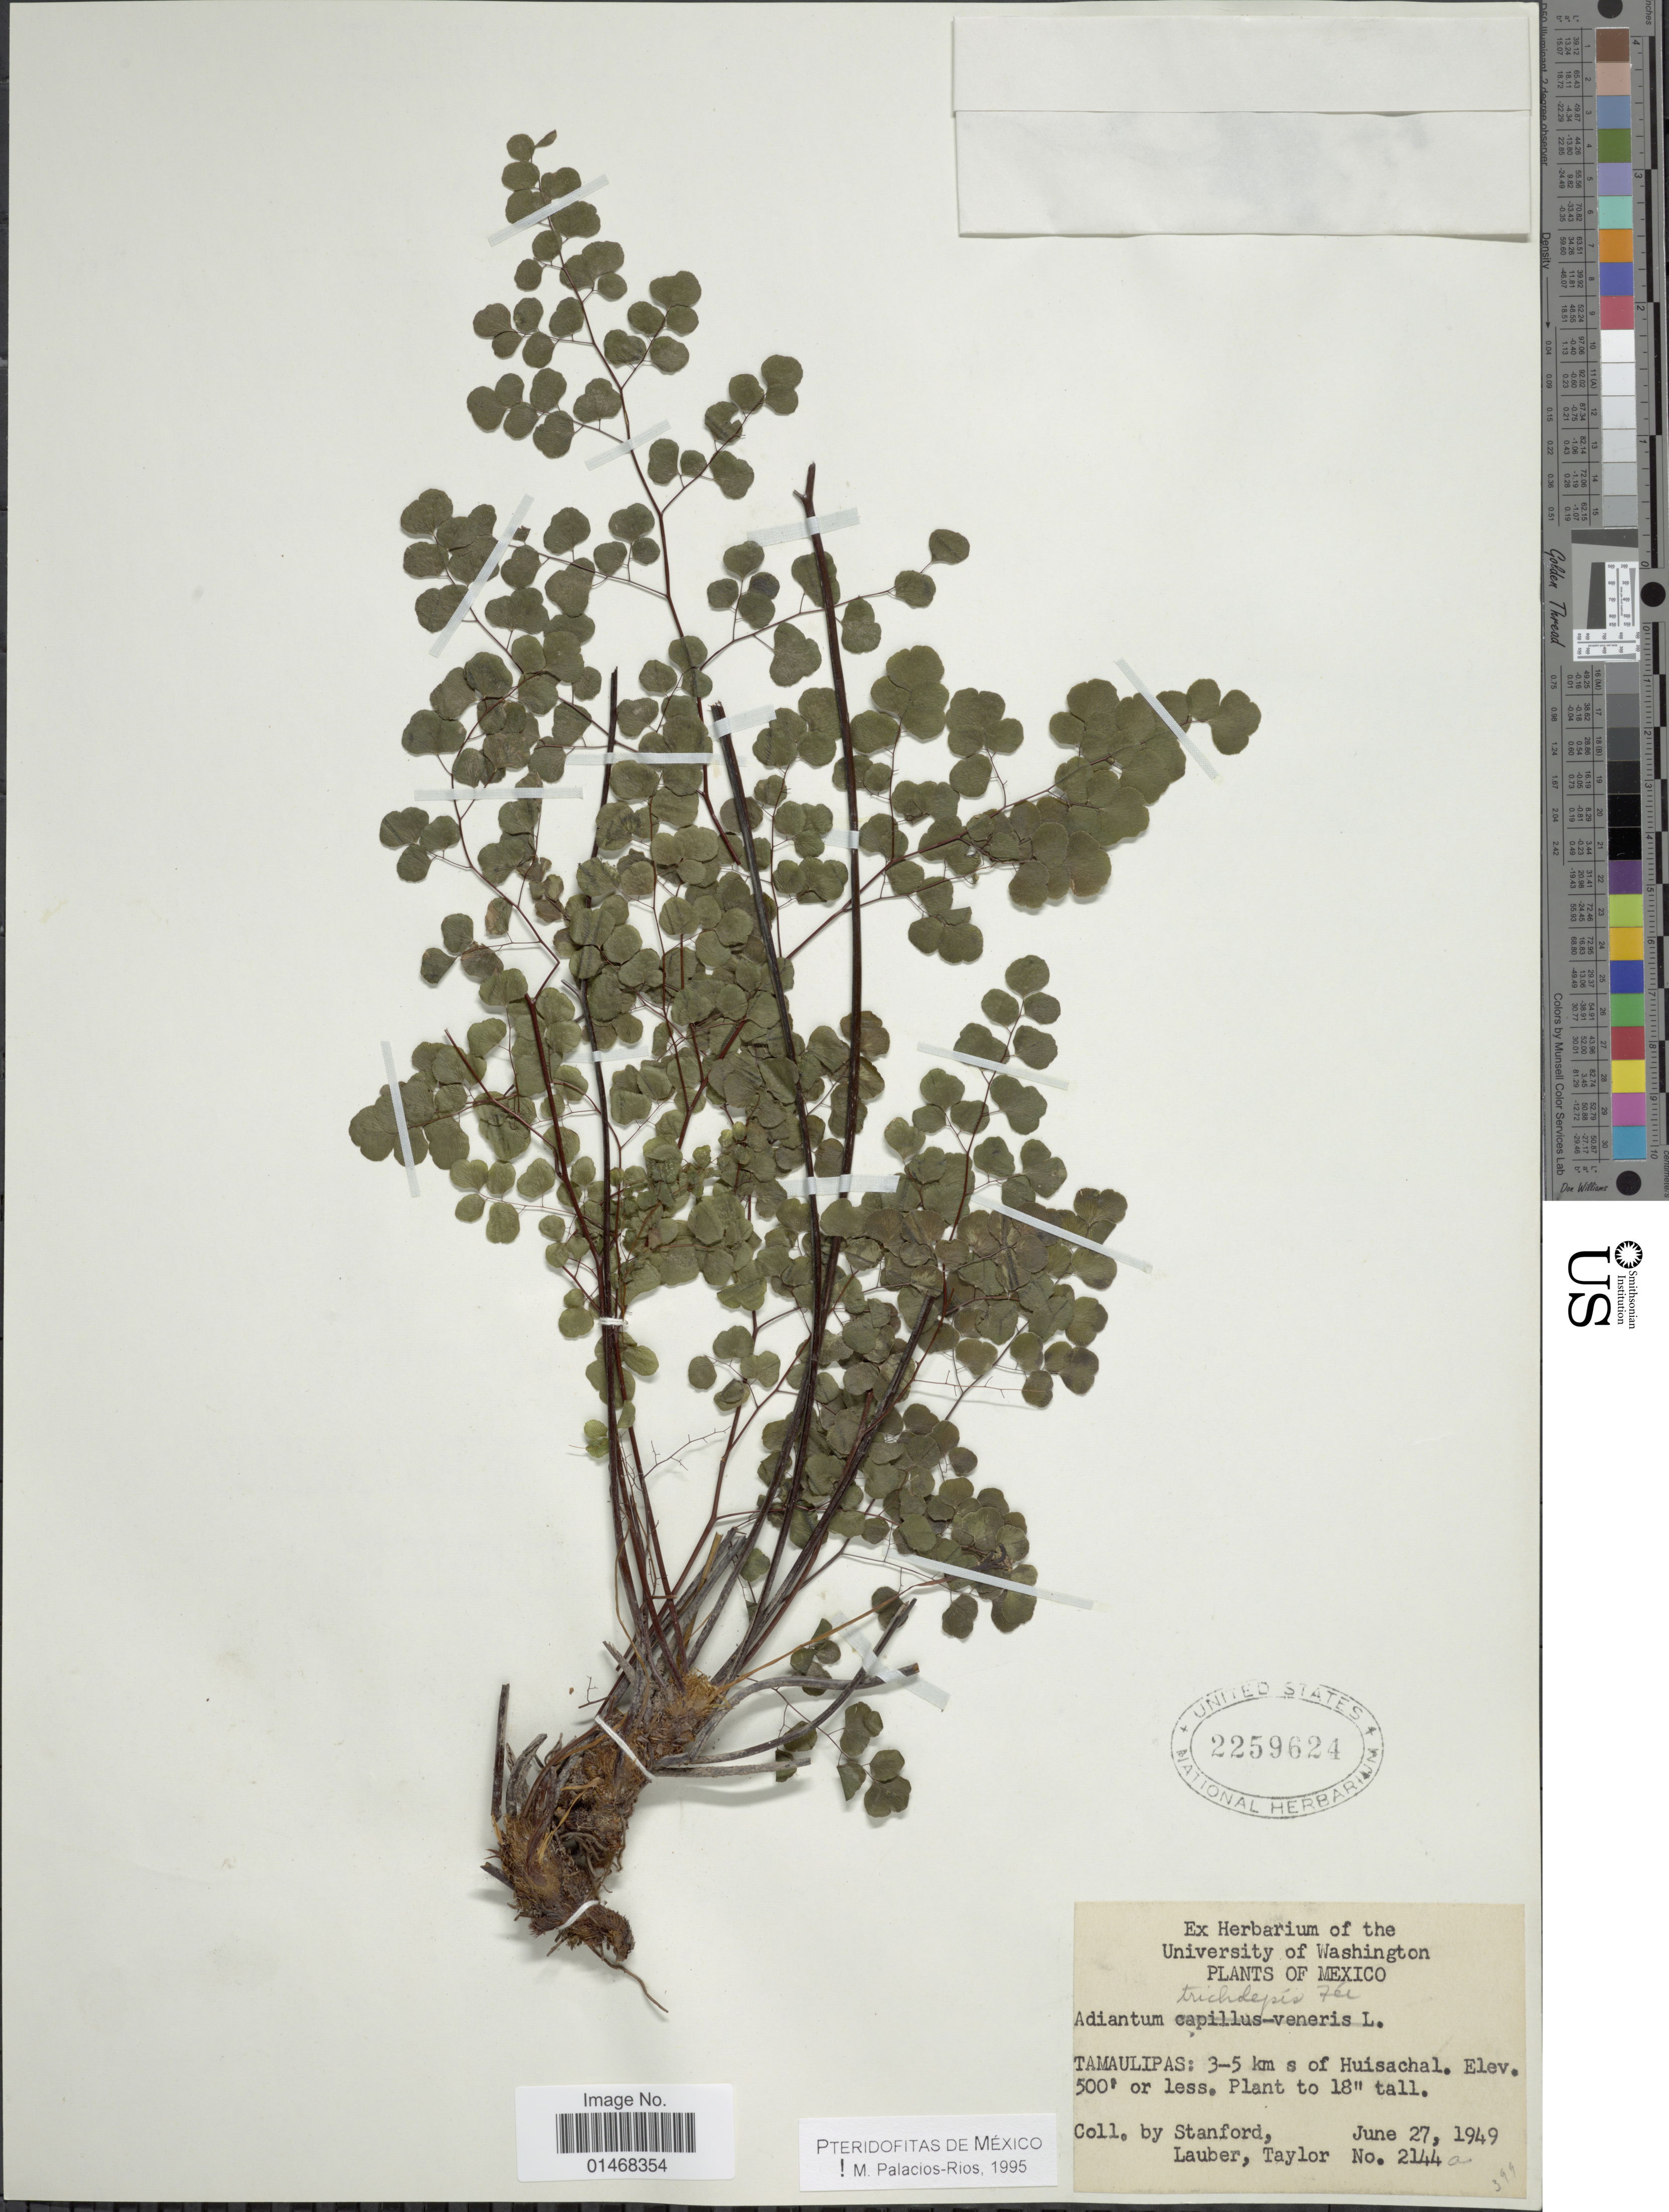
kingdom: Plantae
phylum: Tracheophyta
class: Polypodiopsida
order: Polypodiales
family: Pteridaceae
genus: Adiantum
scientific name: Adiantum tricholepis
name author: Fée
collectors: L. Standford, Lauber, -- & -- Taylor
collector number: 2144a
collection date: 1949-06-27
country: Mexico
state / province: Tamaulipas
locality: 3-5 km s of Huiachal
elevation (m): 152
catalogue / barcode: US 2259624